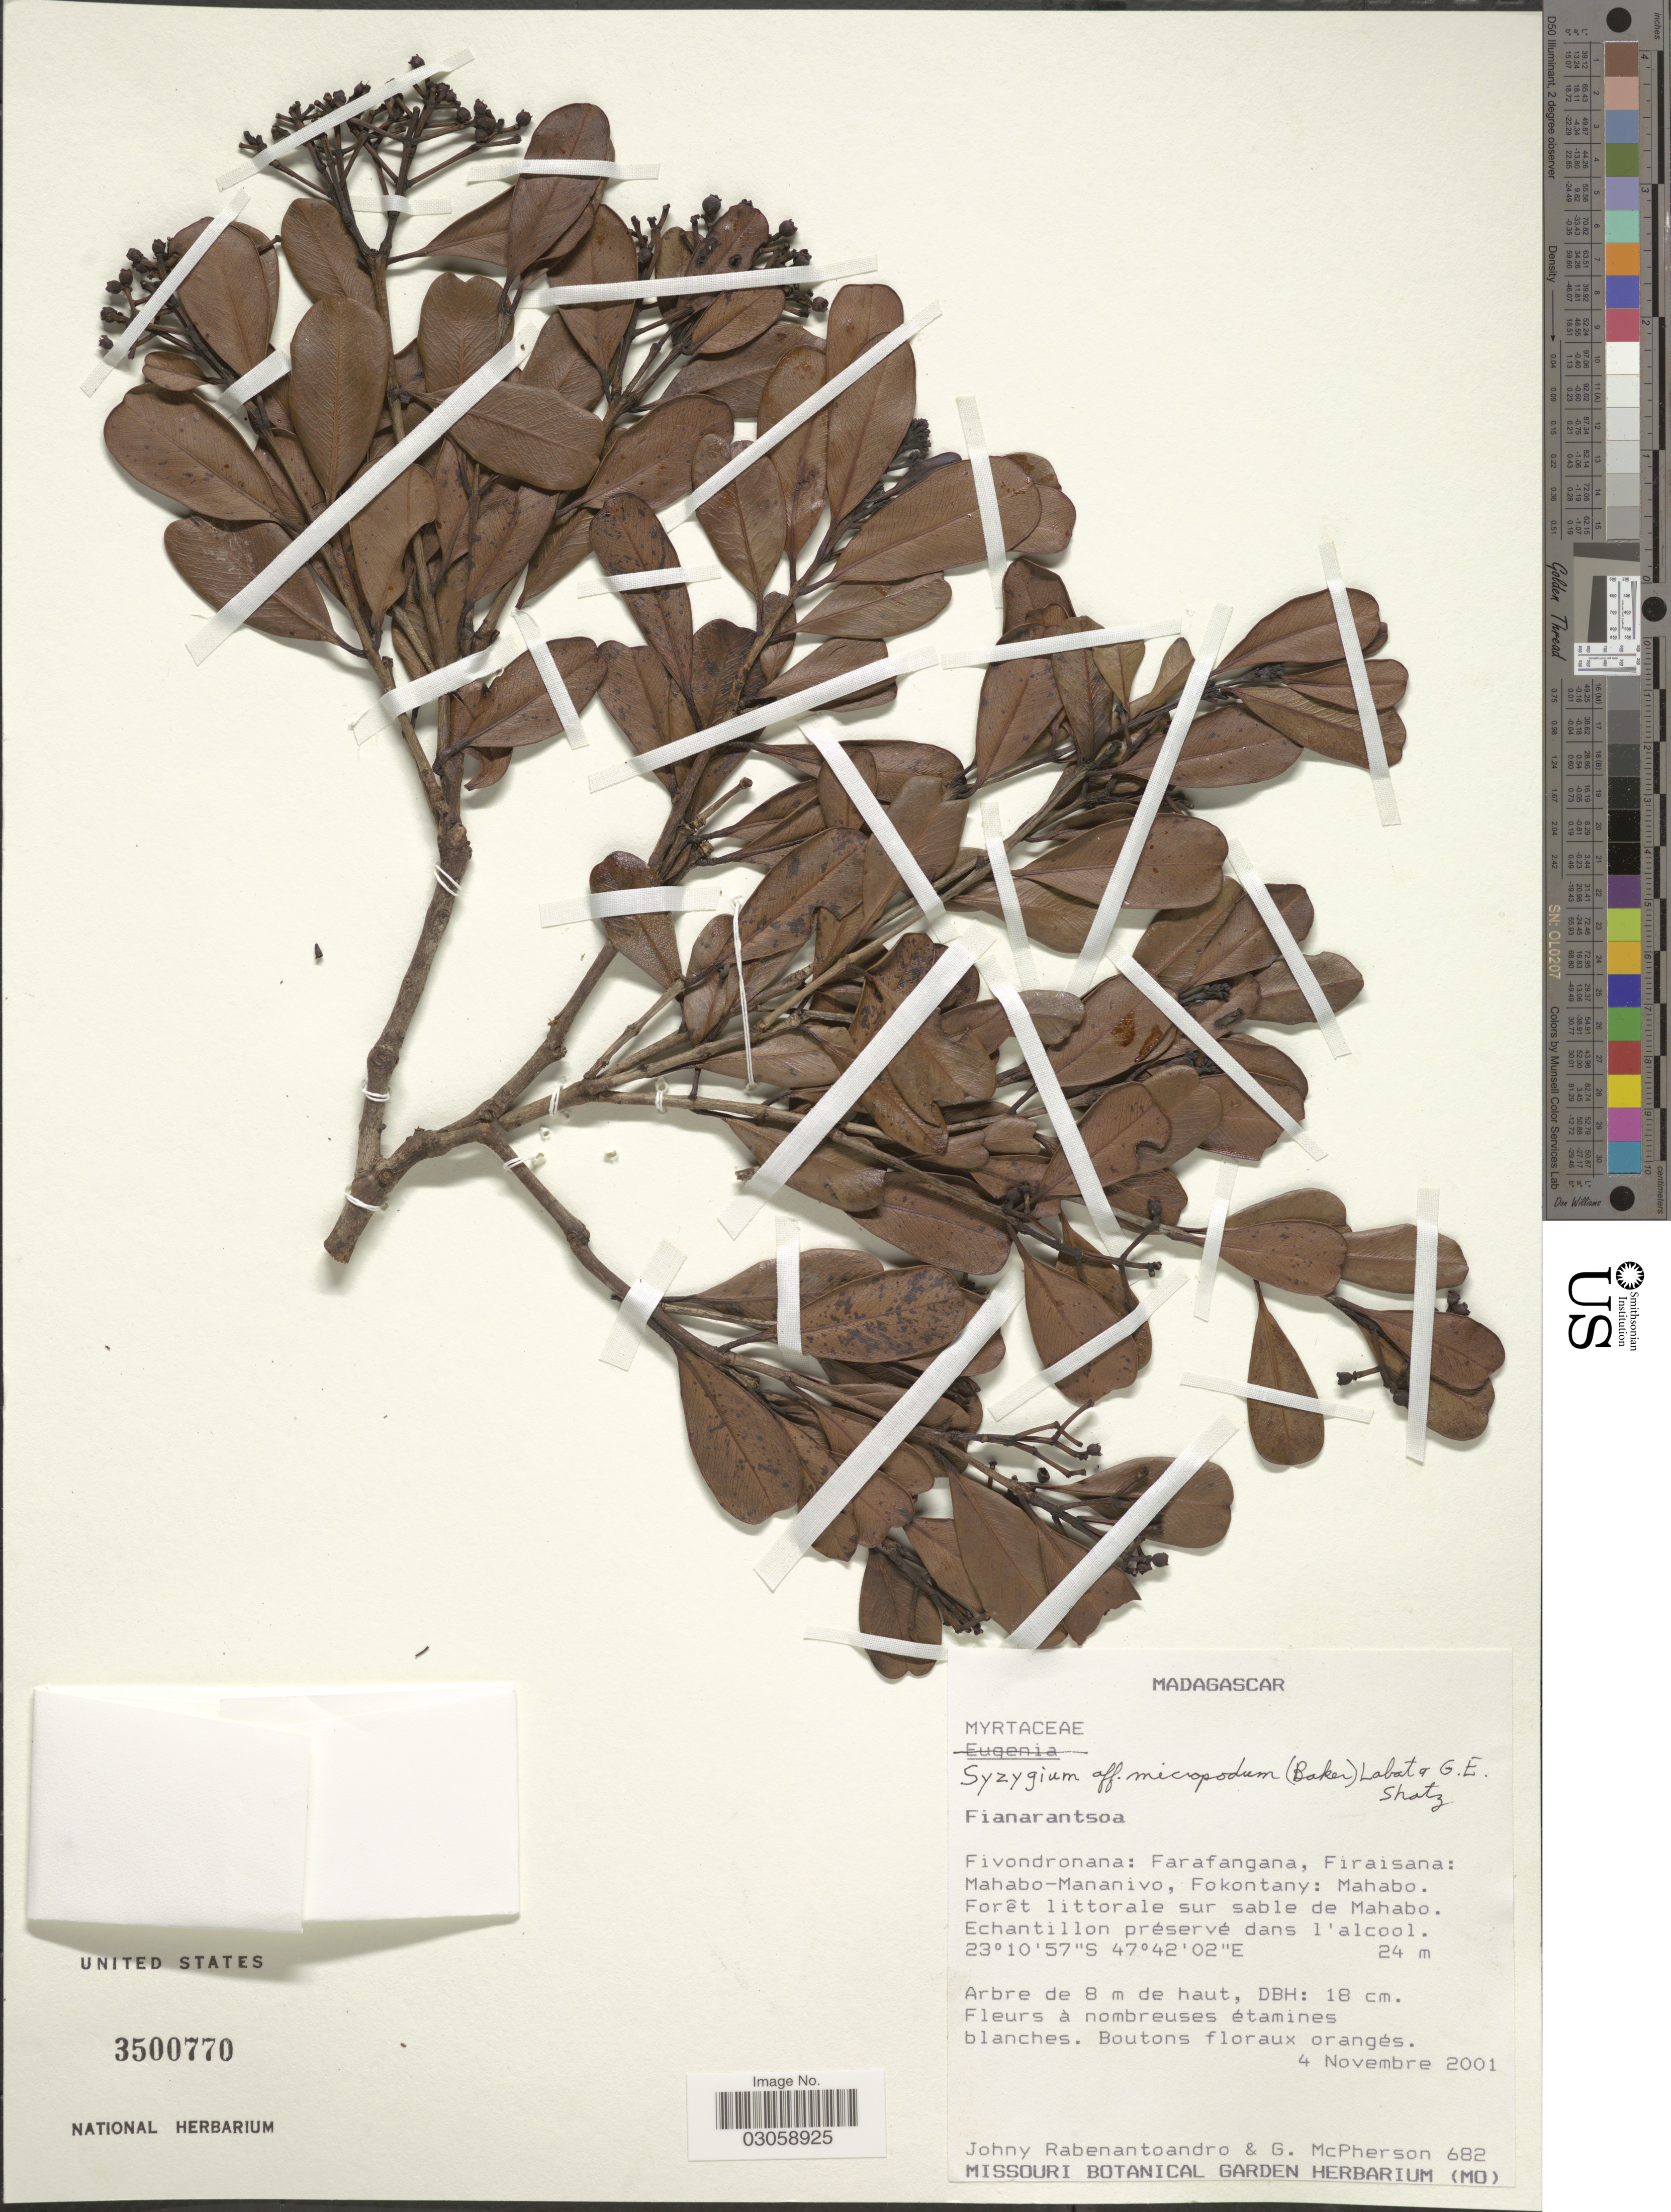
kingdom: Plantae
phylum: Tracheophyta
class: Magnoliopsida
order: Myrtales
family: Myrtaceae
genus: Syzygium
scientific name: Syzygium micropodum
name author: (Baker) Labat & Schatz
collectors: J. Rabenantoandro & G. McPherson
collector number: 682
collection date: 2001-11-04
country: Madagascar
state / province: Atsimo-Atsinanana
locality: Fivondronana: Farafangana, Firaisana: Mahabo-Mananivo, Fokontany: Mahabo, Forêt littorale sur sable de Mahabo.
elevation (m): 24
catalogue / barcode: US 3500770